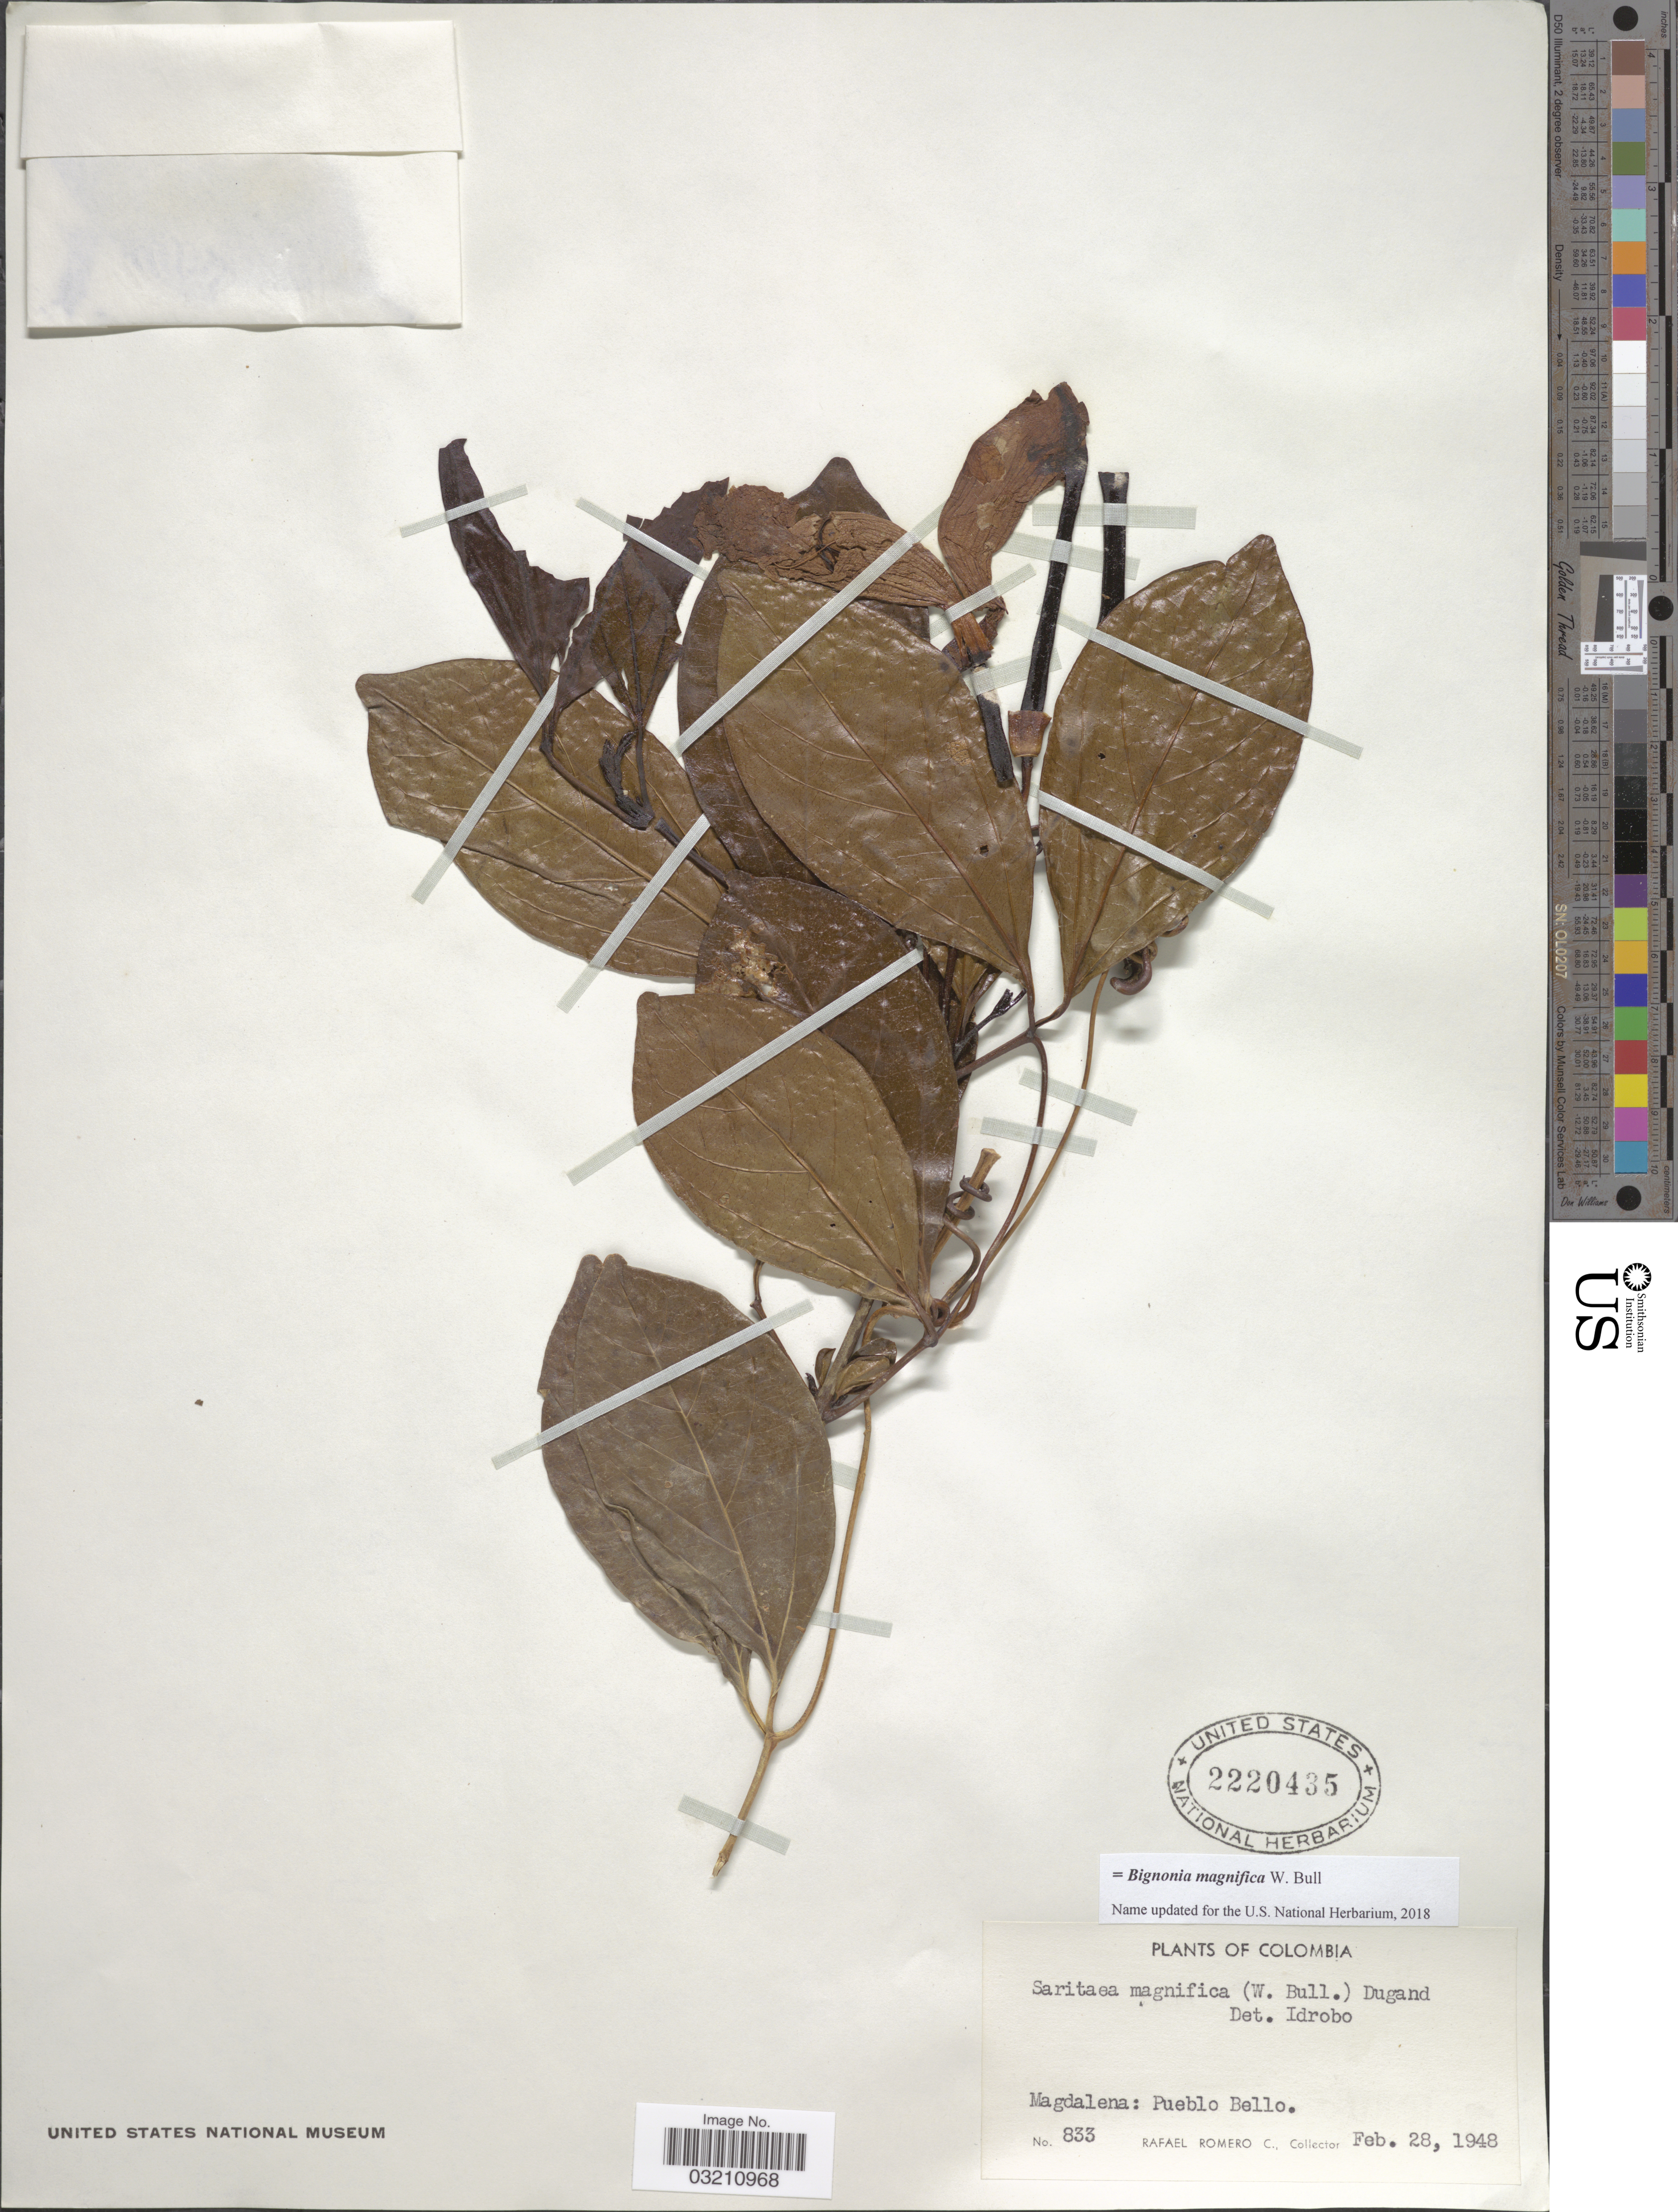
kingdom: Plantae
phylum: Tracheophyta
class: Magnoliopsida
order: Lamiales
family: Bignoniaceae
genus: Bignonia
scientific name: Bignonia magnifica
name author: W. Bull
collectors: R. Romero Castañeda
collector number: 833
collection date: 1948-02-28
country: Colombia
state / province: Magdalena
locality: Pueblo Bello.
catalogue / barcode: US 2220435